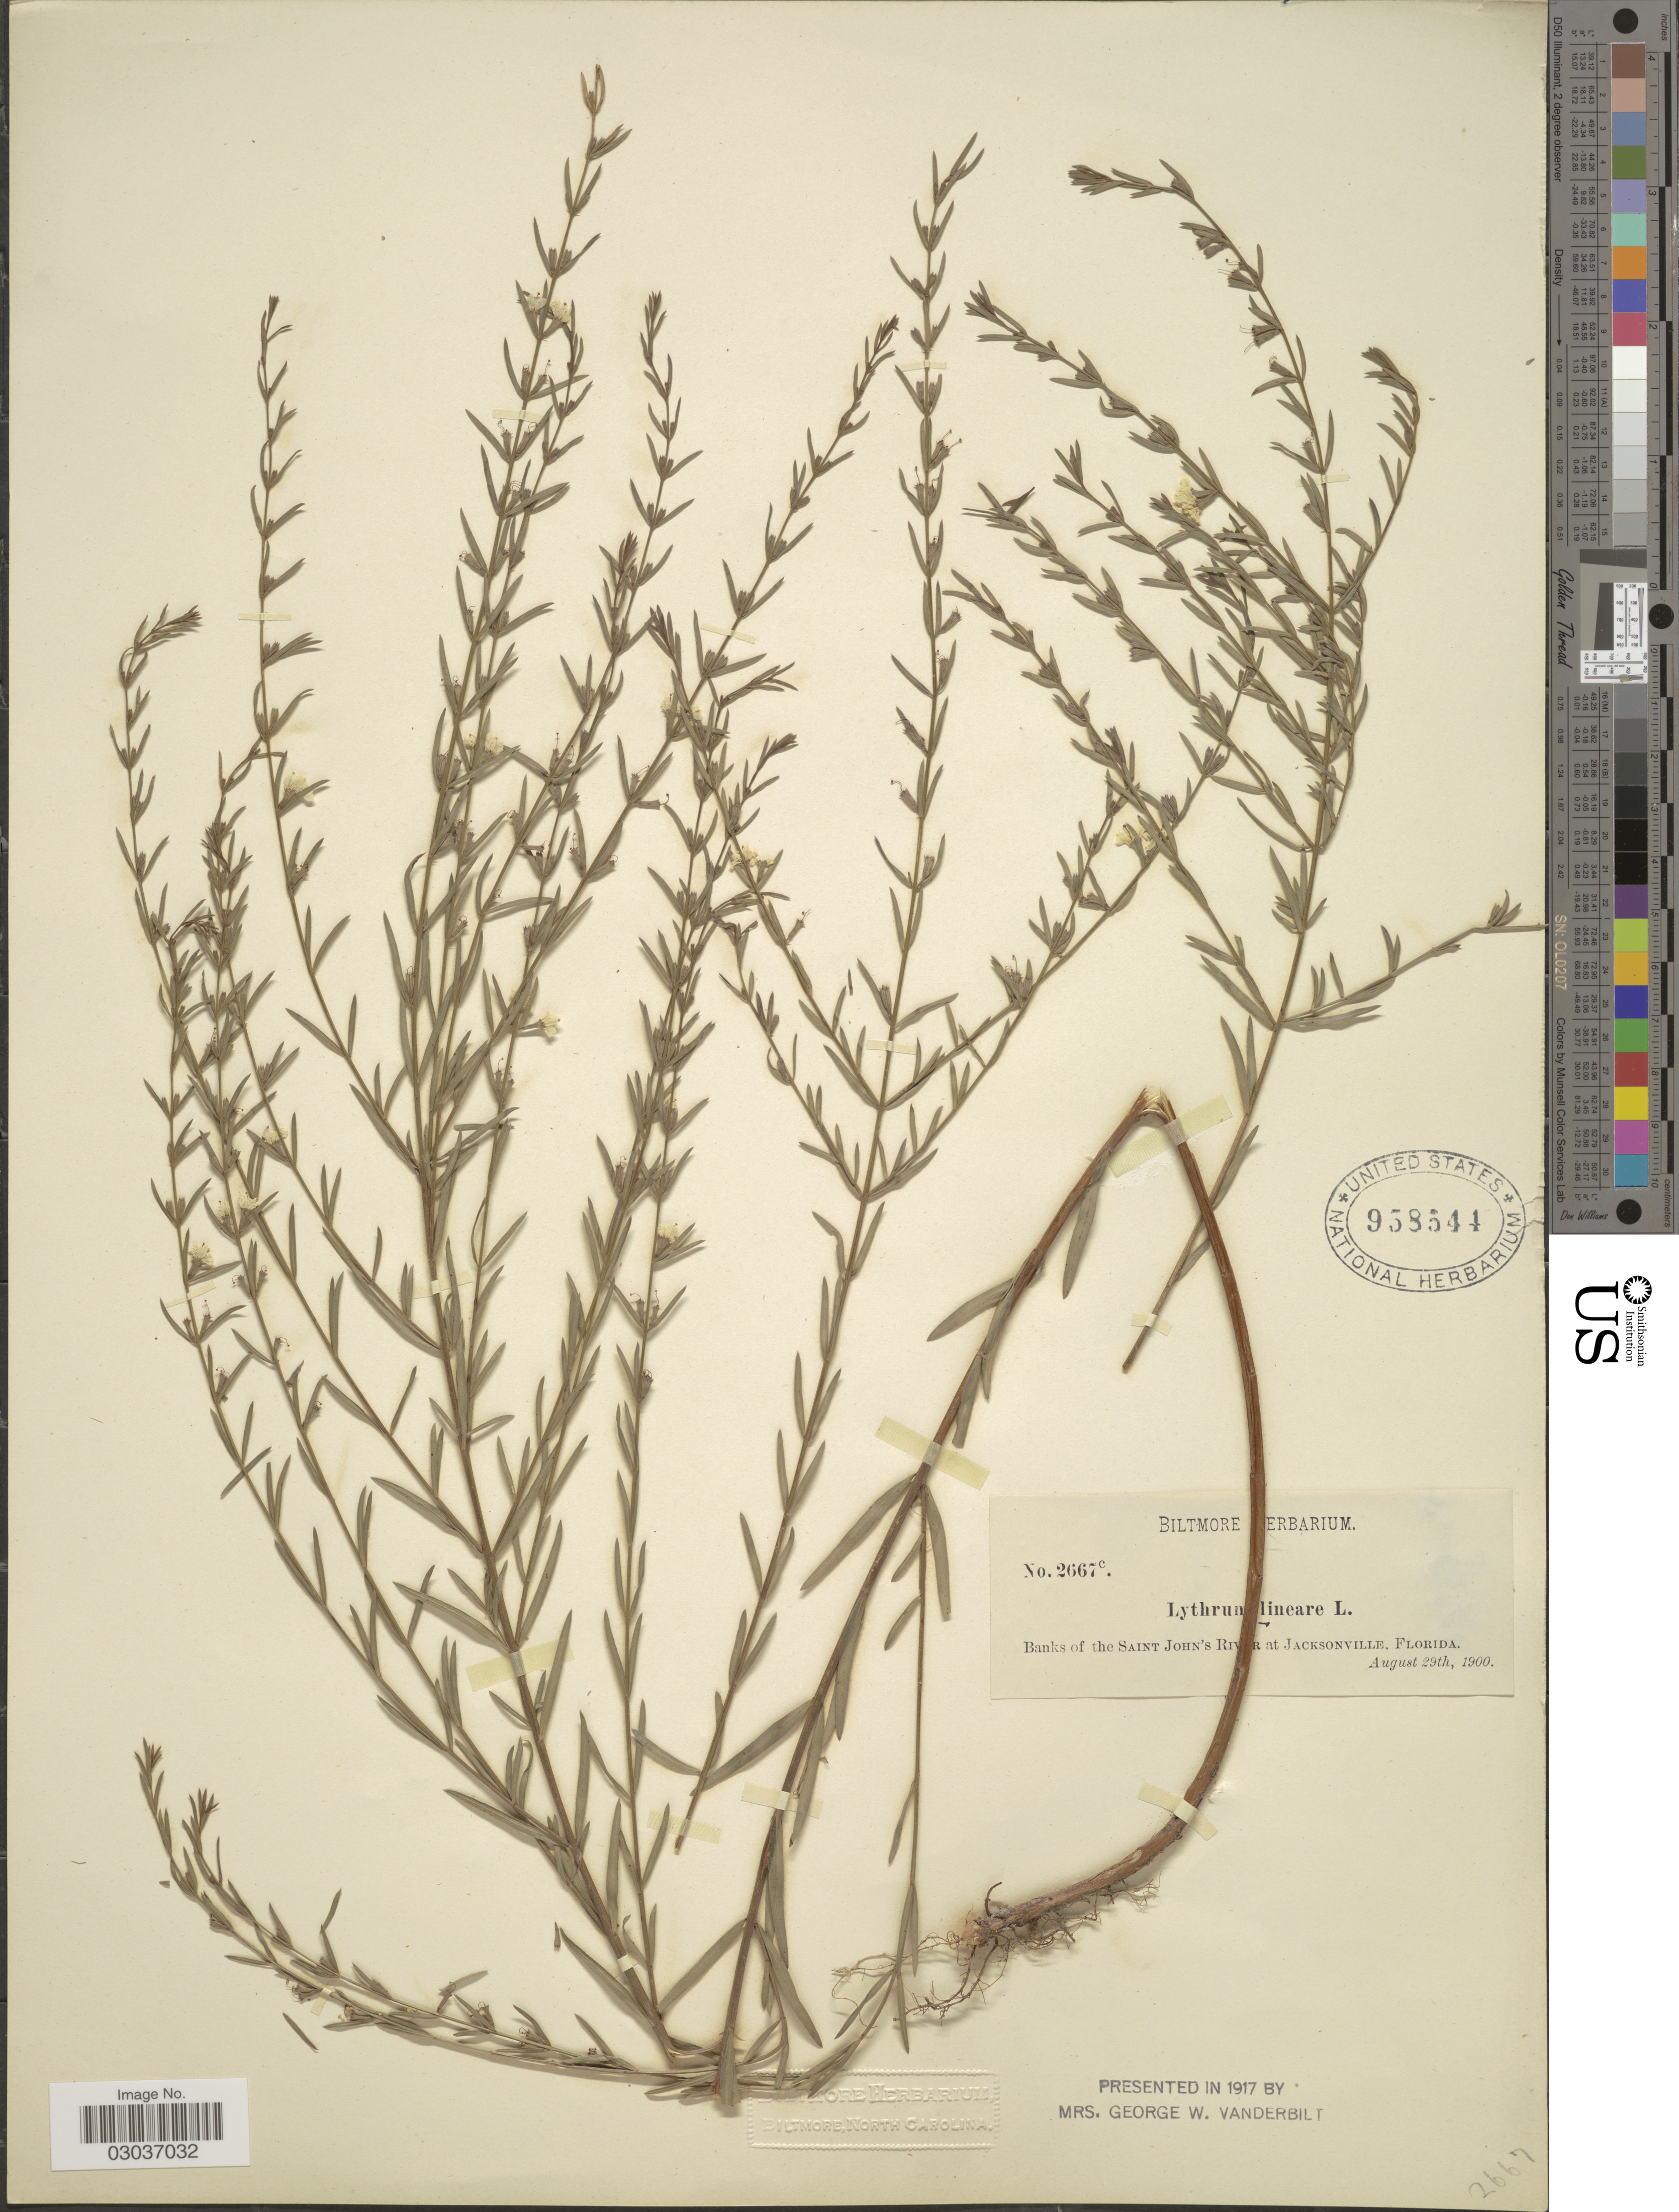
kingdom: Plantae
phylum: Tracheophyta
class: Magnoliopsida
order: Myrtales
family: Lythraceae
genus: Lythrum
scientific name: Lythrum lineare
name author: L.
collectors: ex herb. Biltmore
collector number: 2667c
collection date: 1900-08-29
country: United States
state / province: Florida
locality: Banks of the Saint John's River at Jacksonville.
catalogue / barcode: US 958544